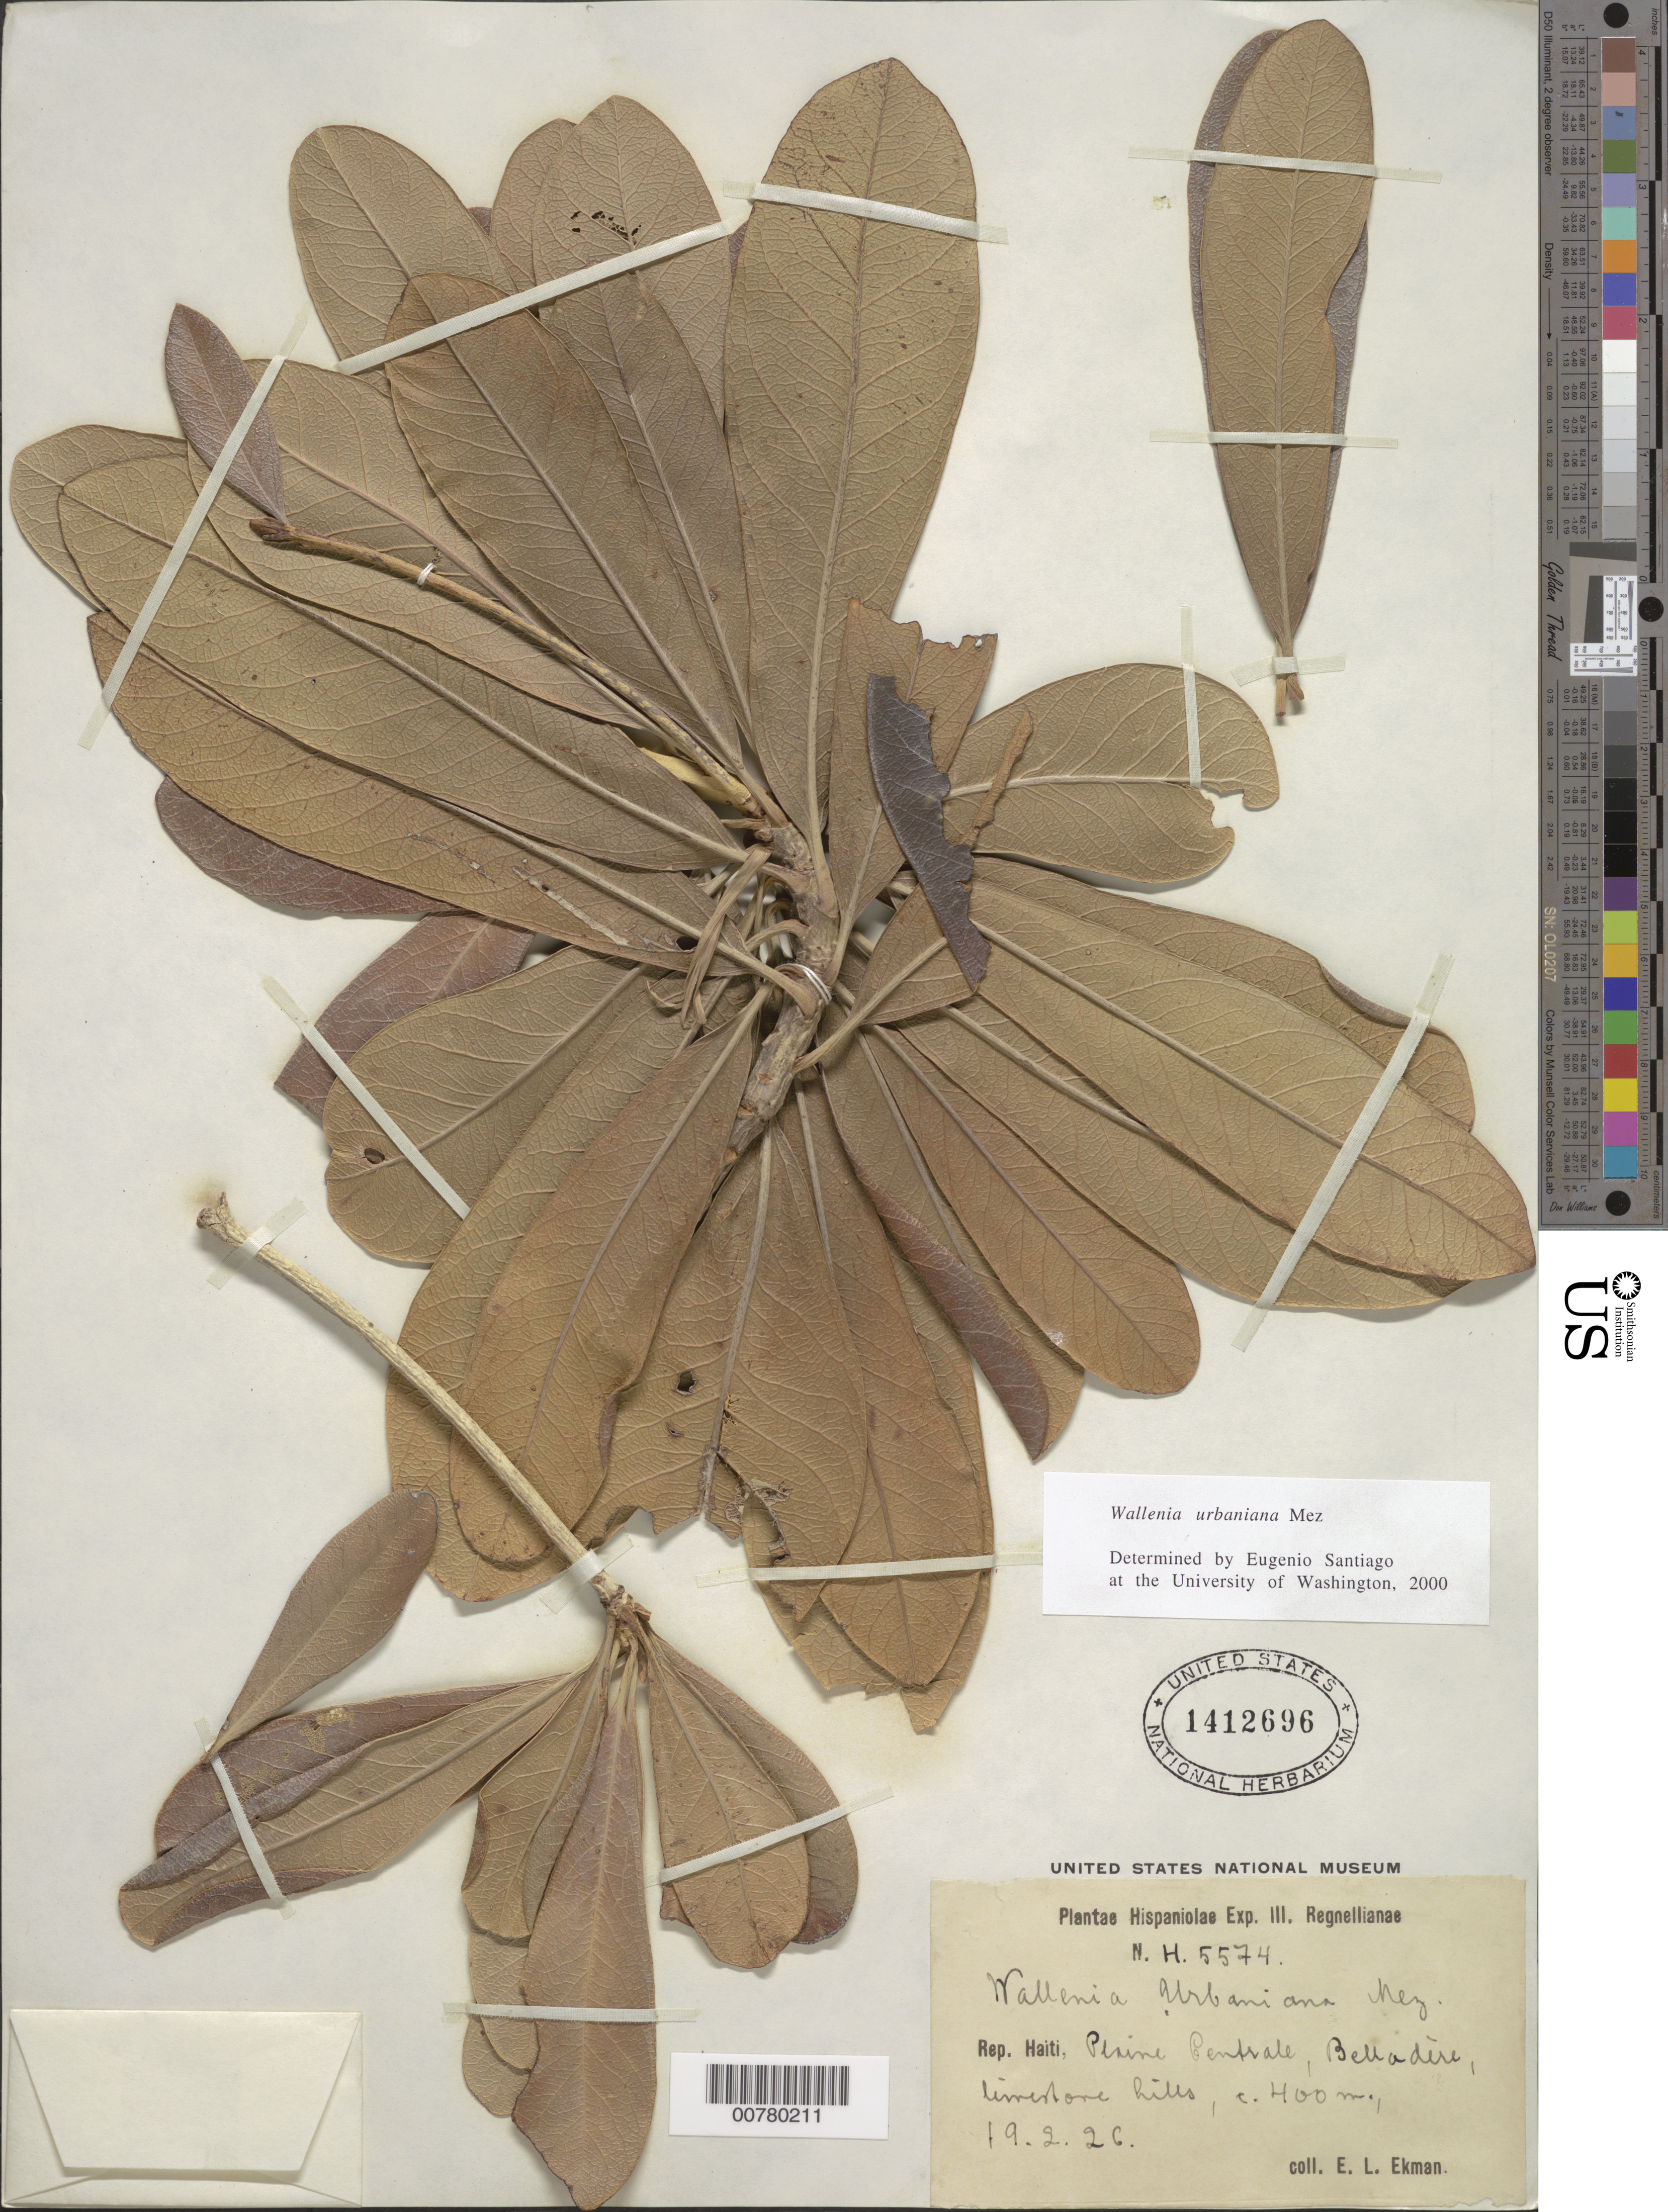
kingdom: Plantae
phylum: Tracheophyta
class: Magnoliopsida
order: Ericales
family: Primulaceae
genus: Wallenia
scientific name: Wallenia urbaniana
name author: Mez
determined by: Santiago, E.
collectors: E. L. Ekman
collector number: H 5574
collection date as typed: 19 Feb 1926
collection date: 1926-02-19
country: Haiti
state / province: Ouest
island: Hispaniola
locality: Plaine Centrale, Belladère.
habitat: Limestone hills.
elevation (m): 400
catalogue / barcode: US 1412696